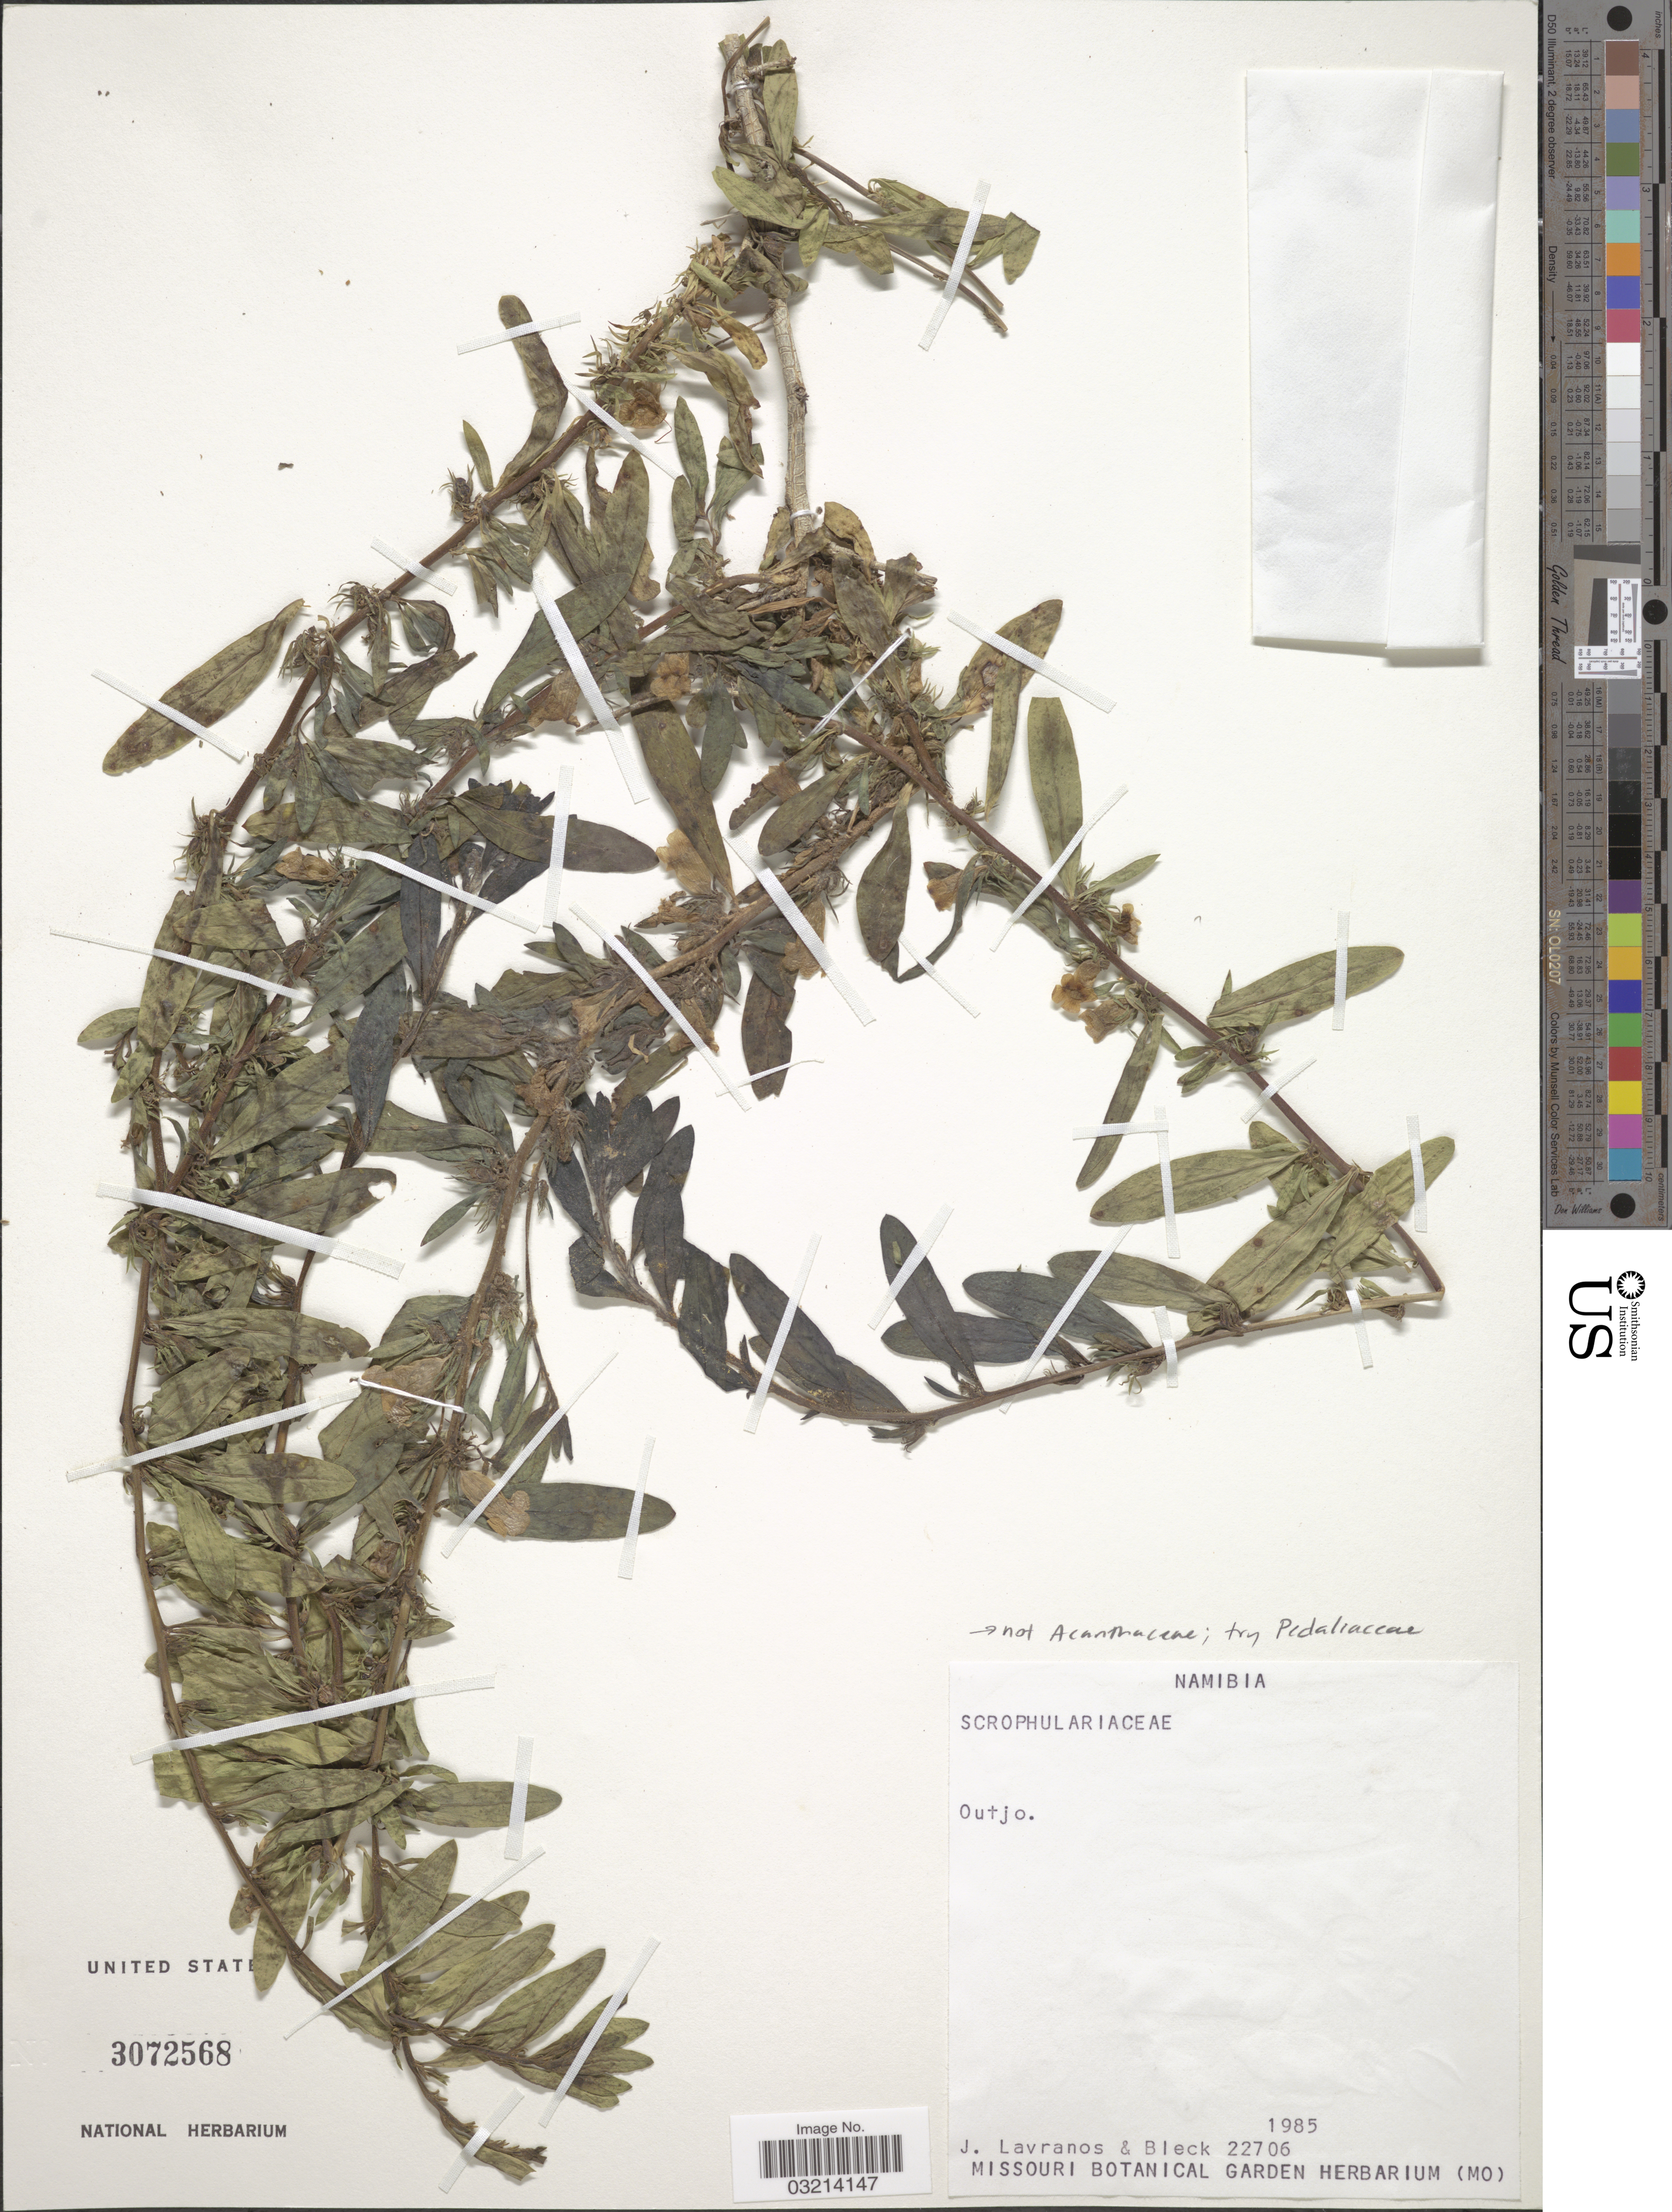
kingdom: Plantae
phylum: Tracheophyta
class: Magnoliopsida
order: Lamiales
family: Pedaliaceae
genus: Sesamum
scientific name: Sesamum sp.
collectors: J. Lavranos & -. Bleck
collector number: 22706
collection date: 1985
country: Namibia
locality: Outjo.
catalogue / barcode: US 3072568